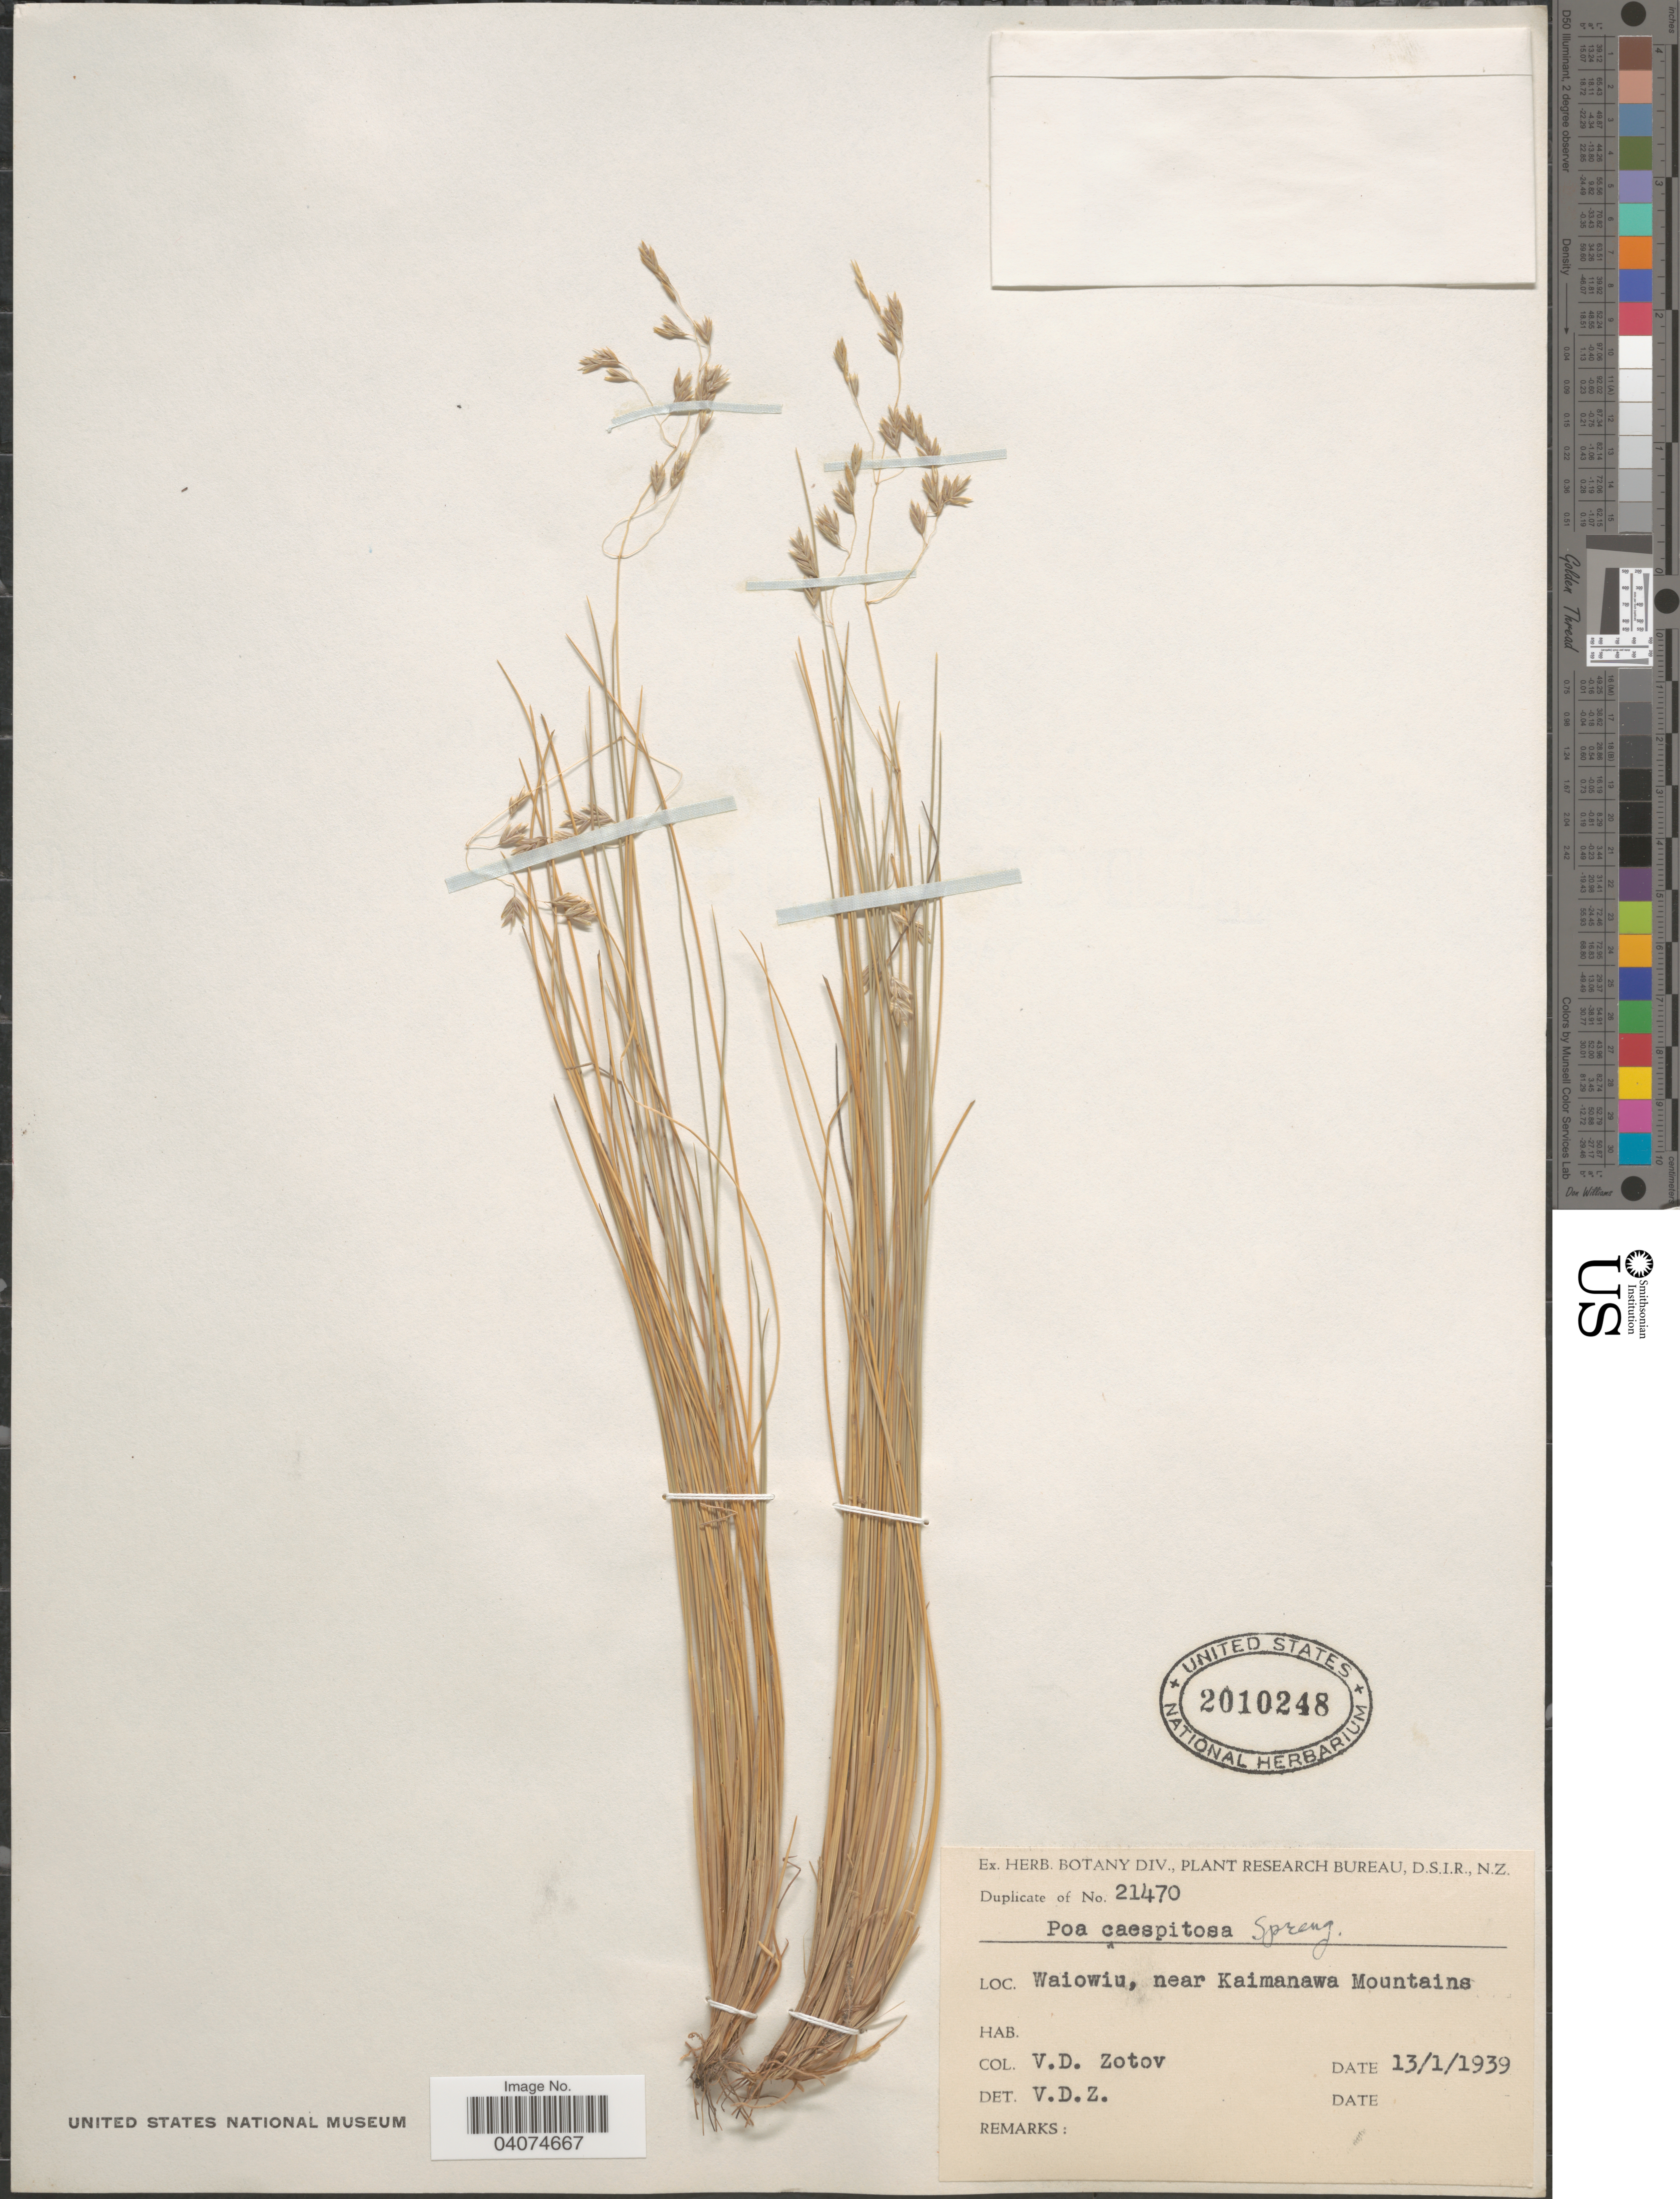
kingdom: Plantae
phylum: Tracheophyta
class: Liliopsida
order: Poales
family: Poaceae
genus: Poa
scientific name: Poa sieberiana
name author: Spreng.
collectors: V. Zotov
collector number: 21470?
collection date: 1939-01-13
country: New Zealand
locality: Waiowiu, near Kaimanawa Mountains.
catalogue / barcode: US 2010248